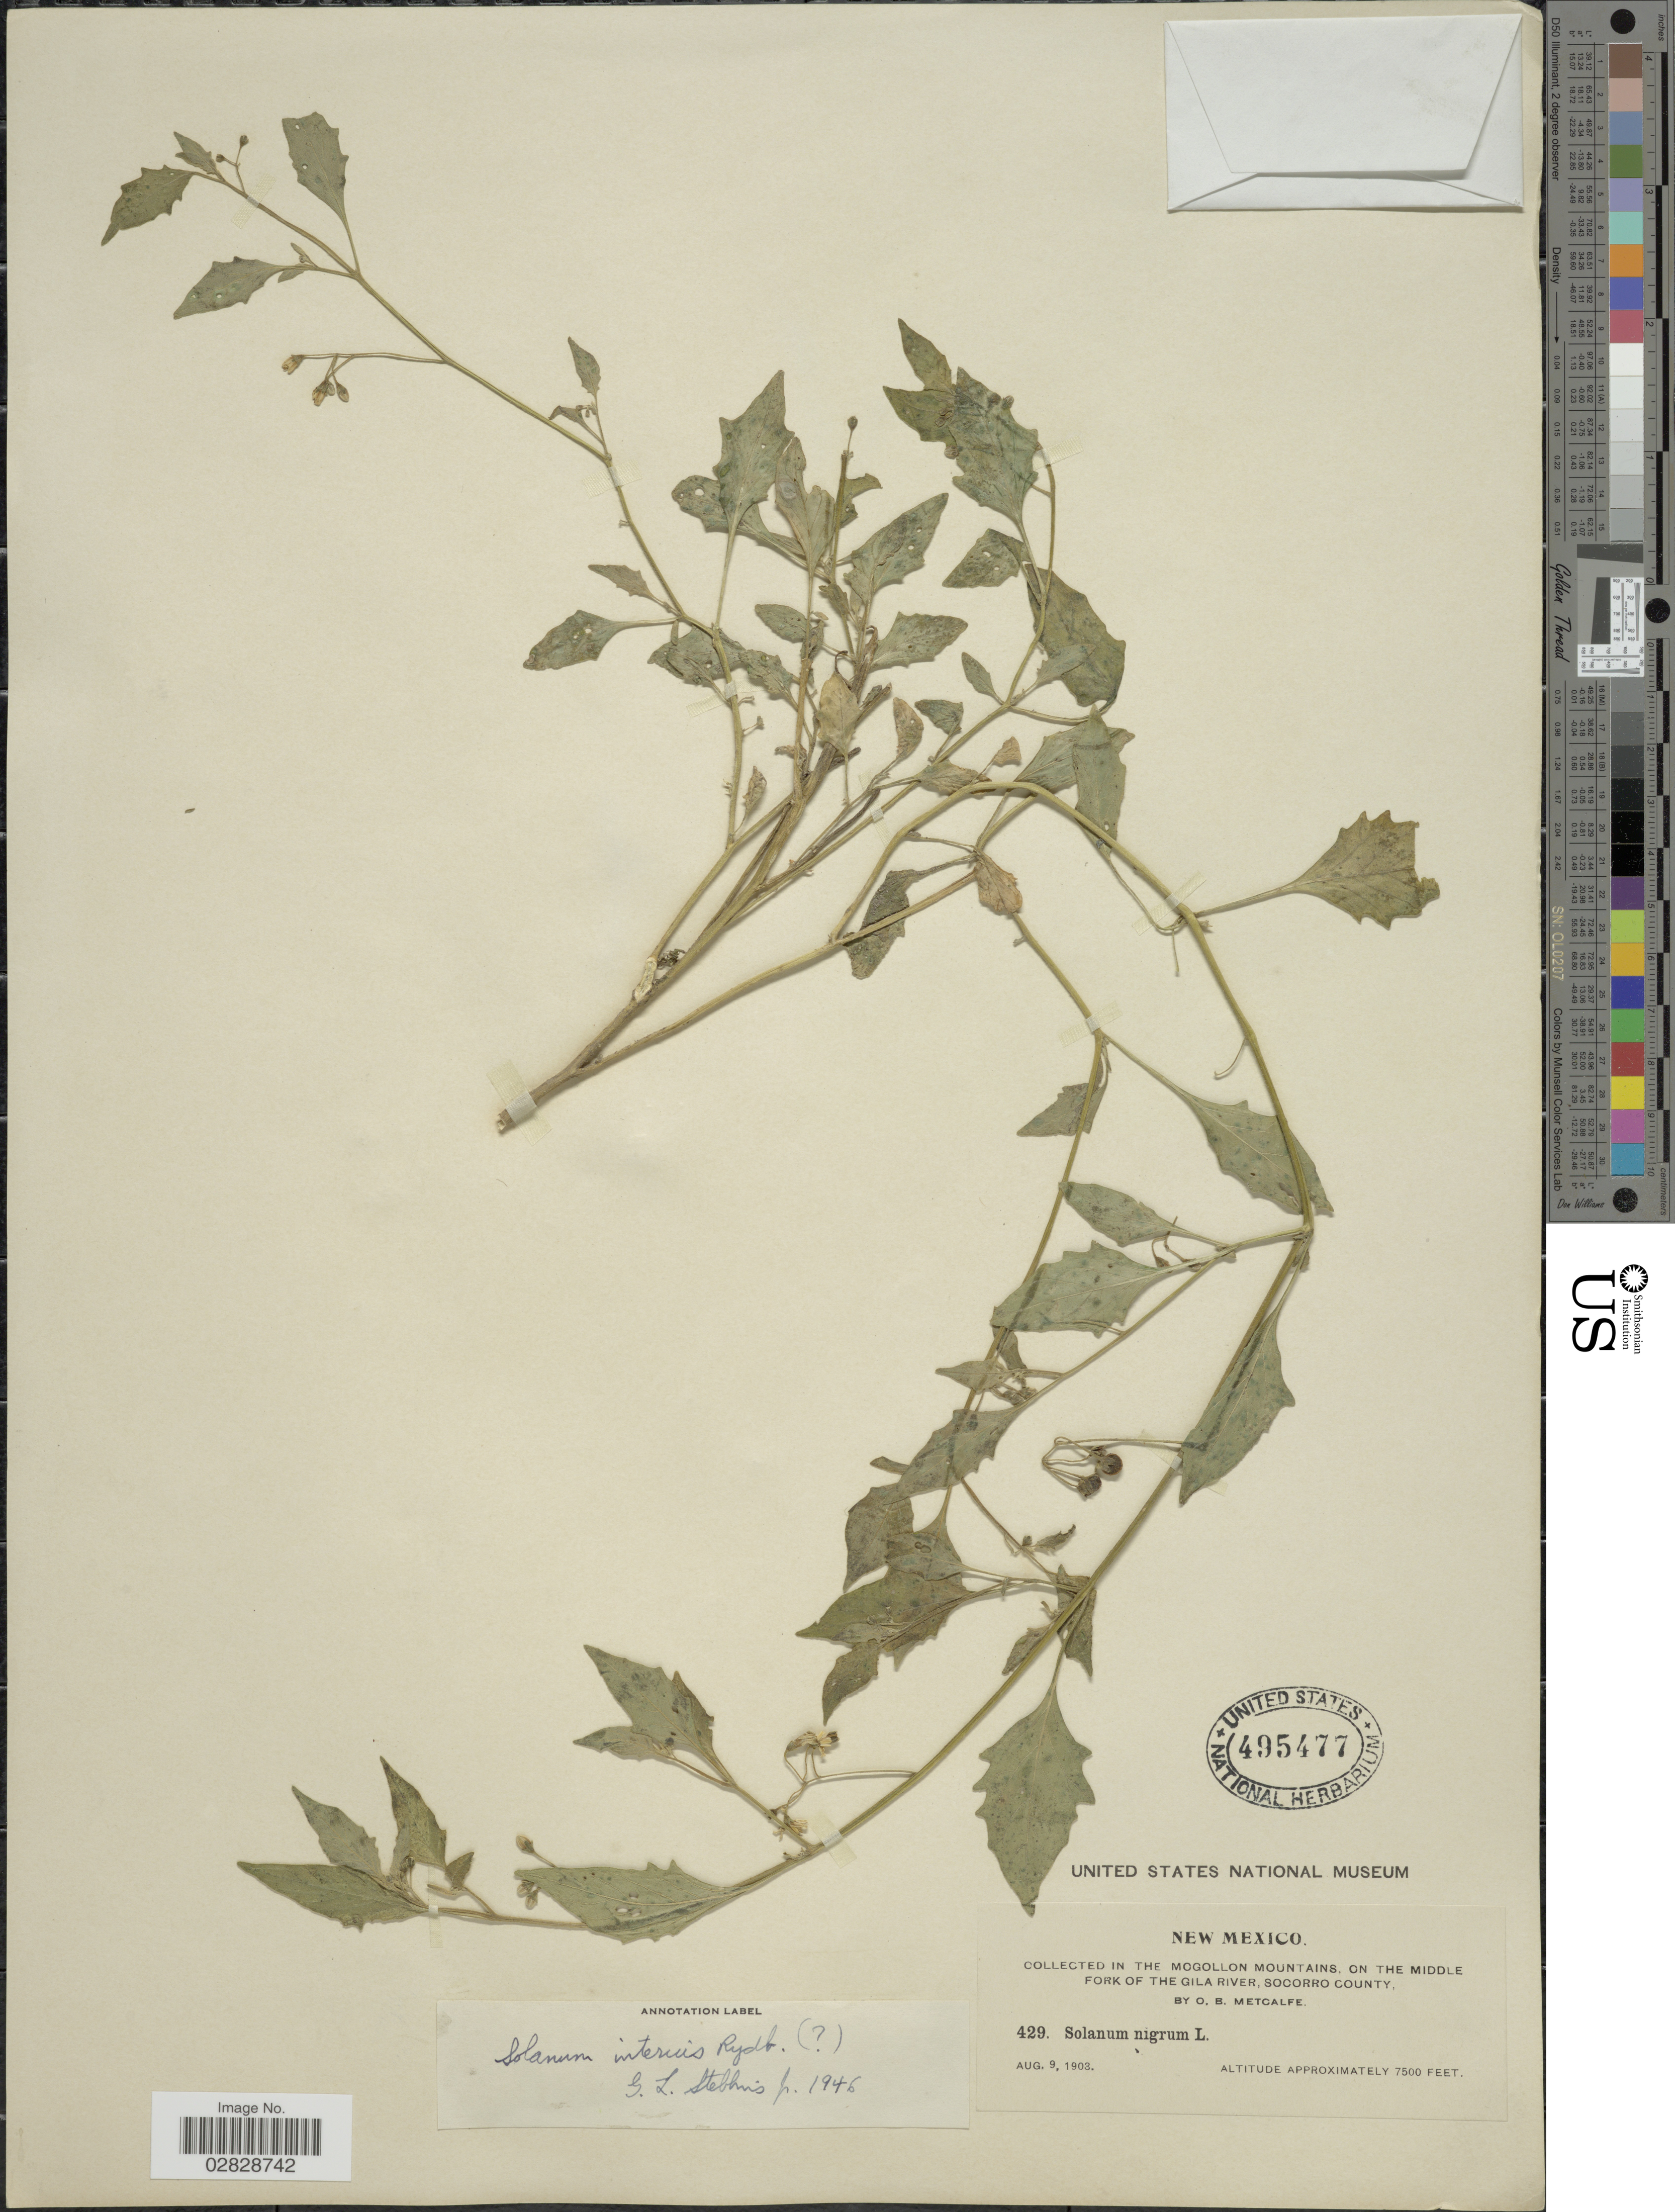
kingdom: Plantae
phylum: Tracheophyta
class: Magnoliopsida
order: Solanales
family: Solanaceae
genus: Solanum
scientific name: Solanum interius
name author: Rydb.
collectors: O. B. Metcalfe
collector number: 429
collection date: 1903-08-09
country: United States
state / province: New Mexico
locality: In the Mogollon Mountains, on the Middle Fork of the Gila river, Socorro County.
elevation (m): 2286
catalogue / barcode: US 495477